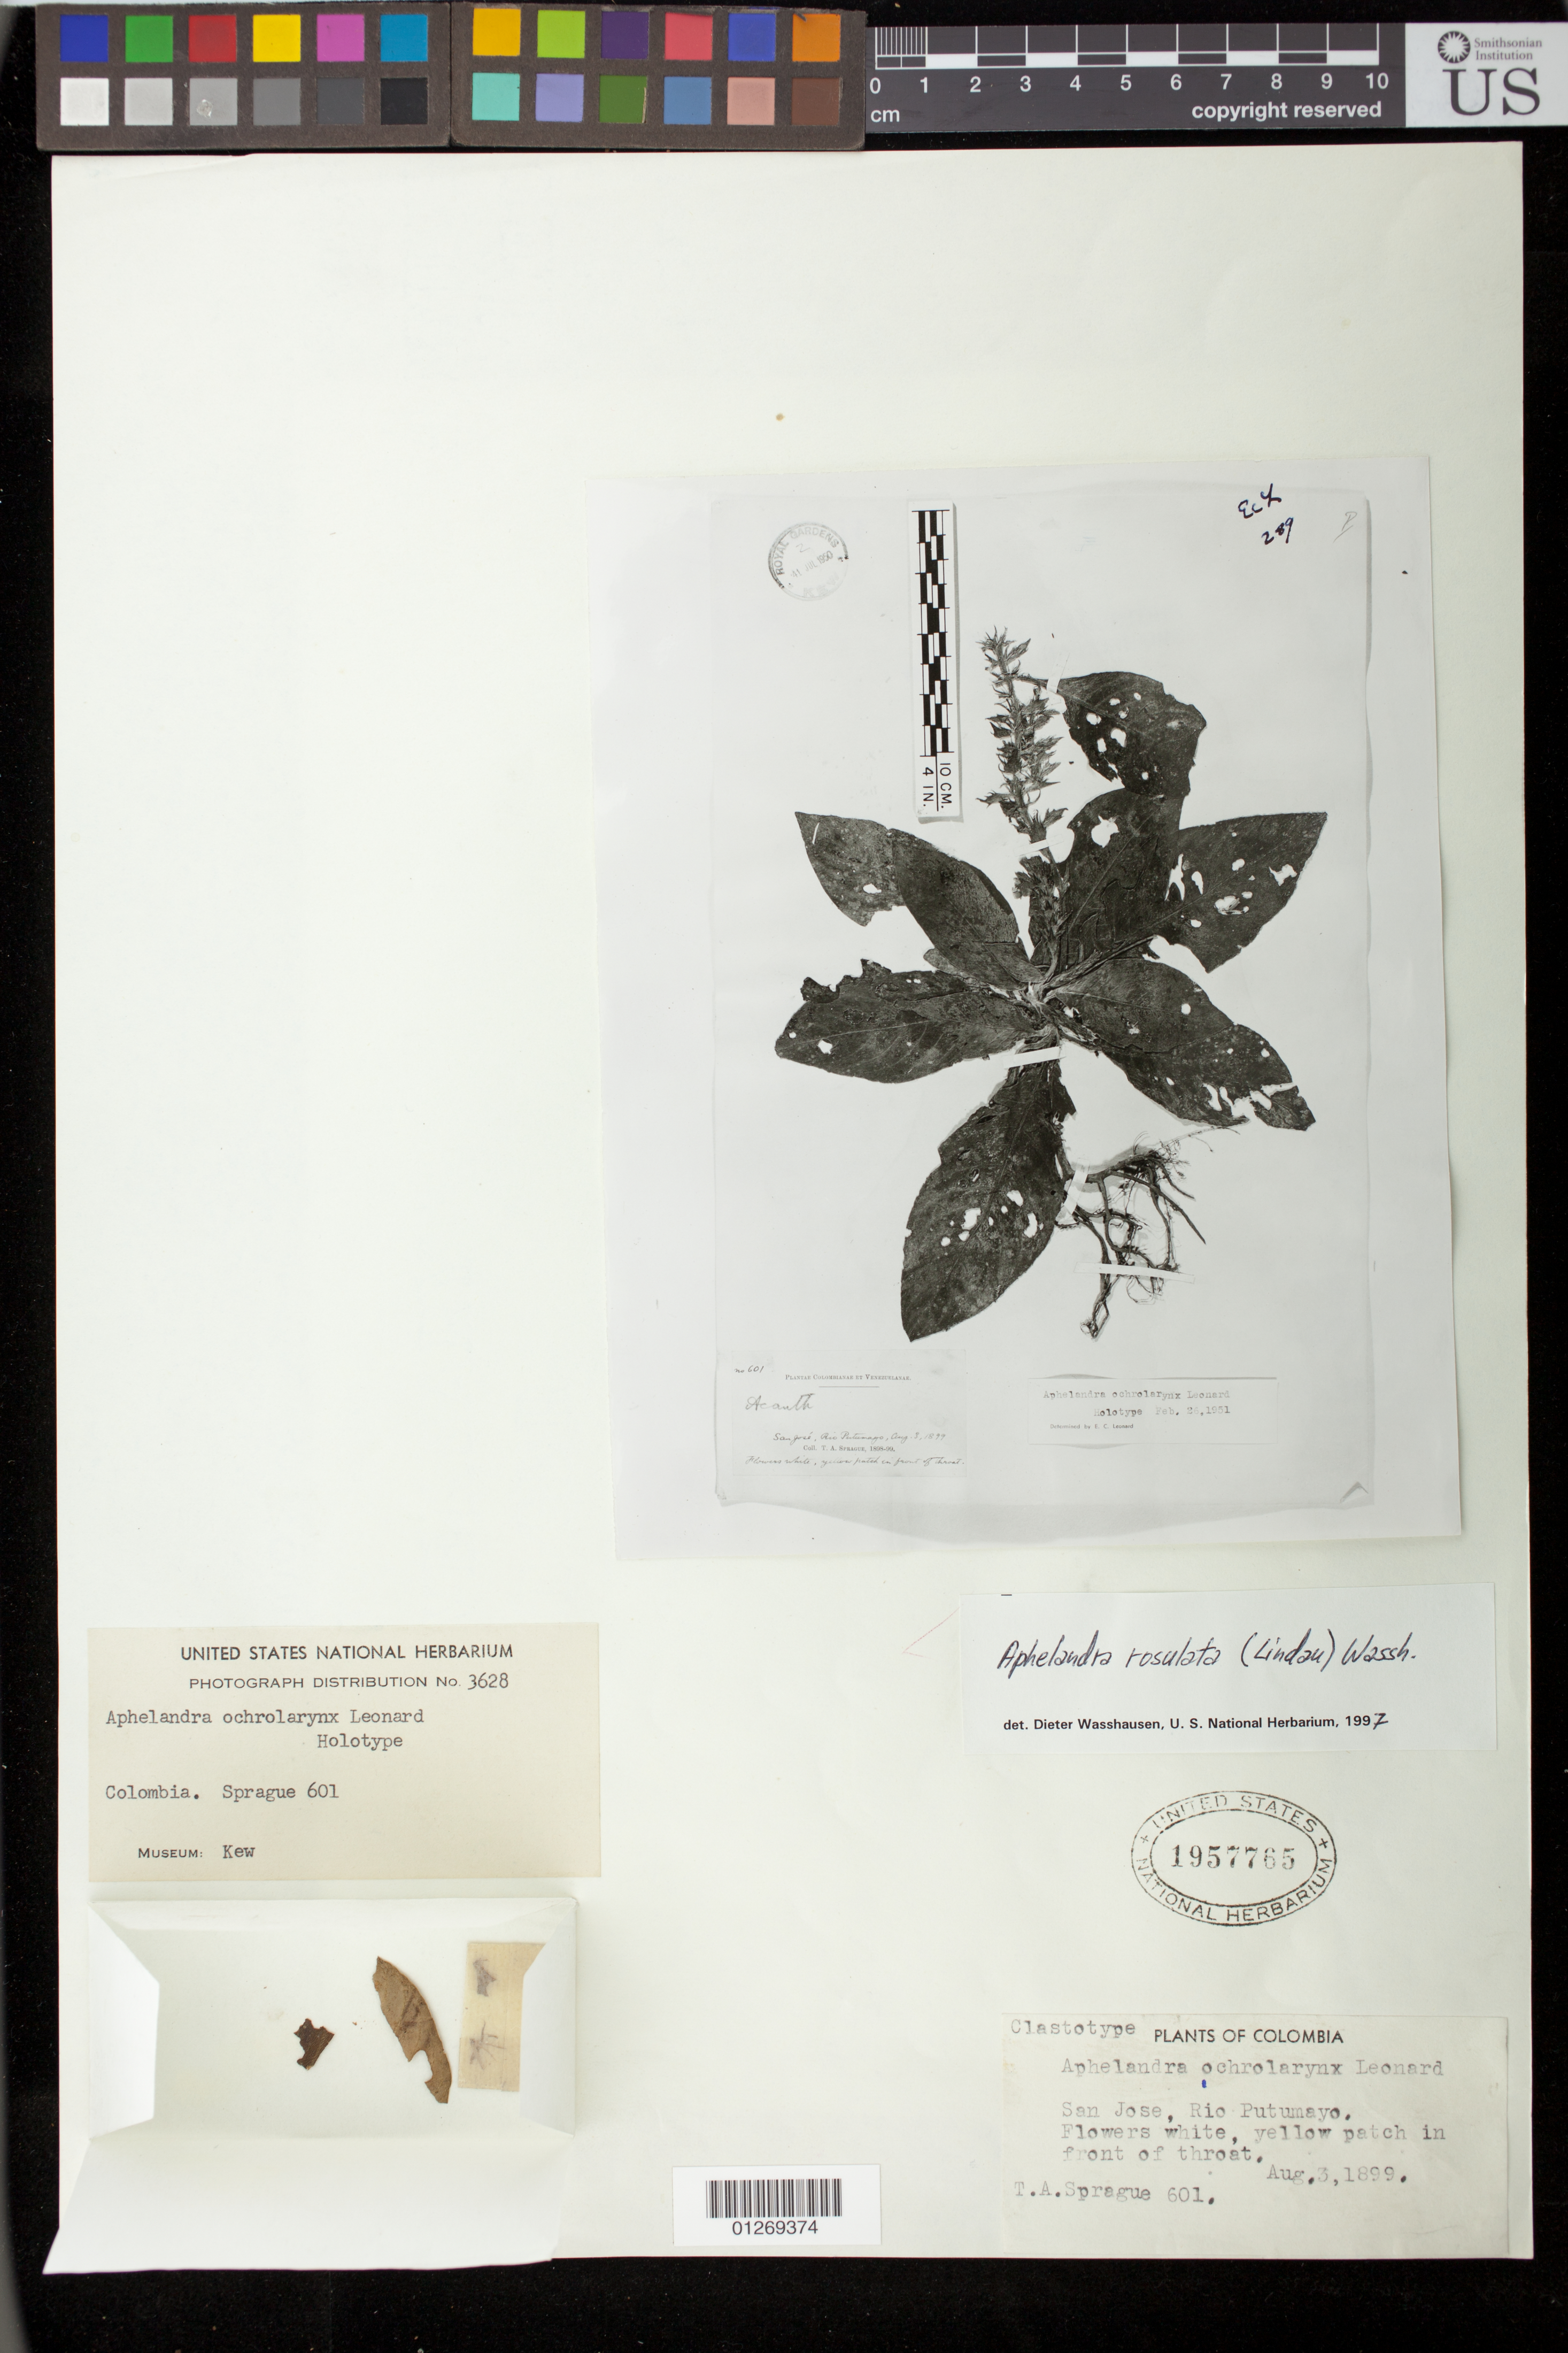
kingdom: Plantae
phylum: Tracheophyta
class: Magnoliopsida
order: Lamiales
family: Acanthaceae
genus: Aphelandra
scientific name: Aphelandra ochrolarynx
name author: Leonard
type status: Isotype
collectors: T. A. Sprague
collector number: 601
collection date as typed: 03 Aug 1899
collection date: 1899-08-03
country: Colombia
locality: San Jose, along Rio Putumayo.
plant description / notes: Photograph and fragmentary material of (holo) type specimen ex herb. Kew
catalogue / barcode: US 1957765